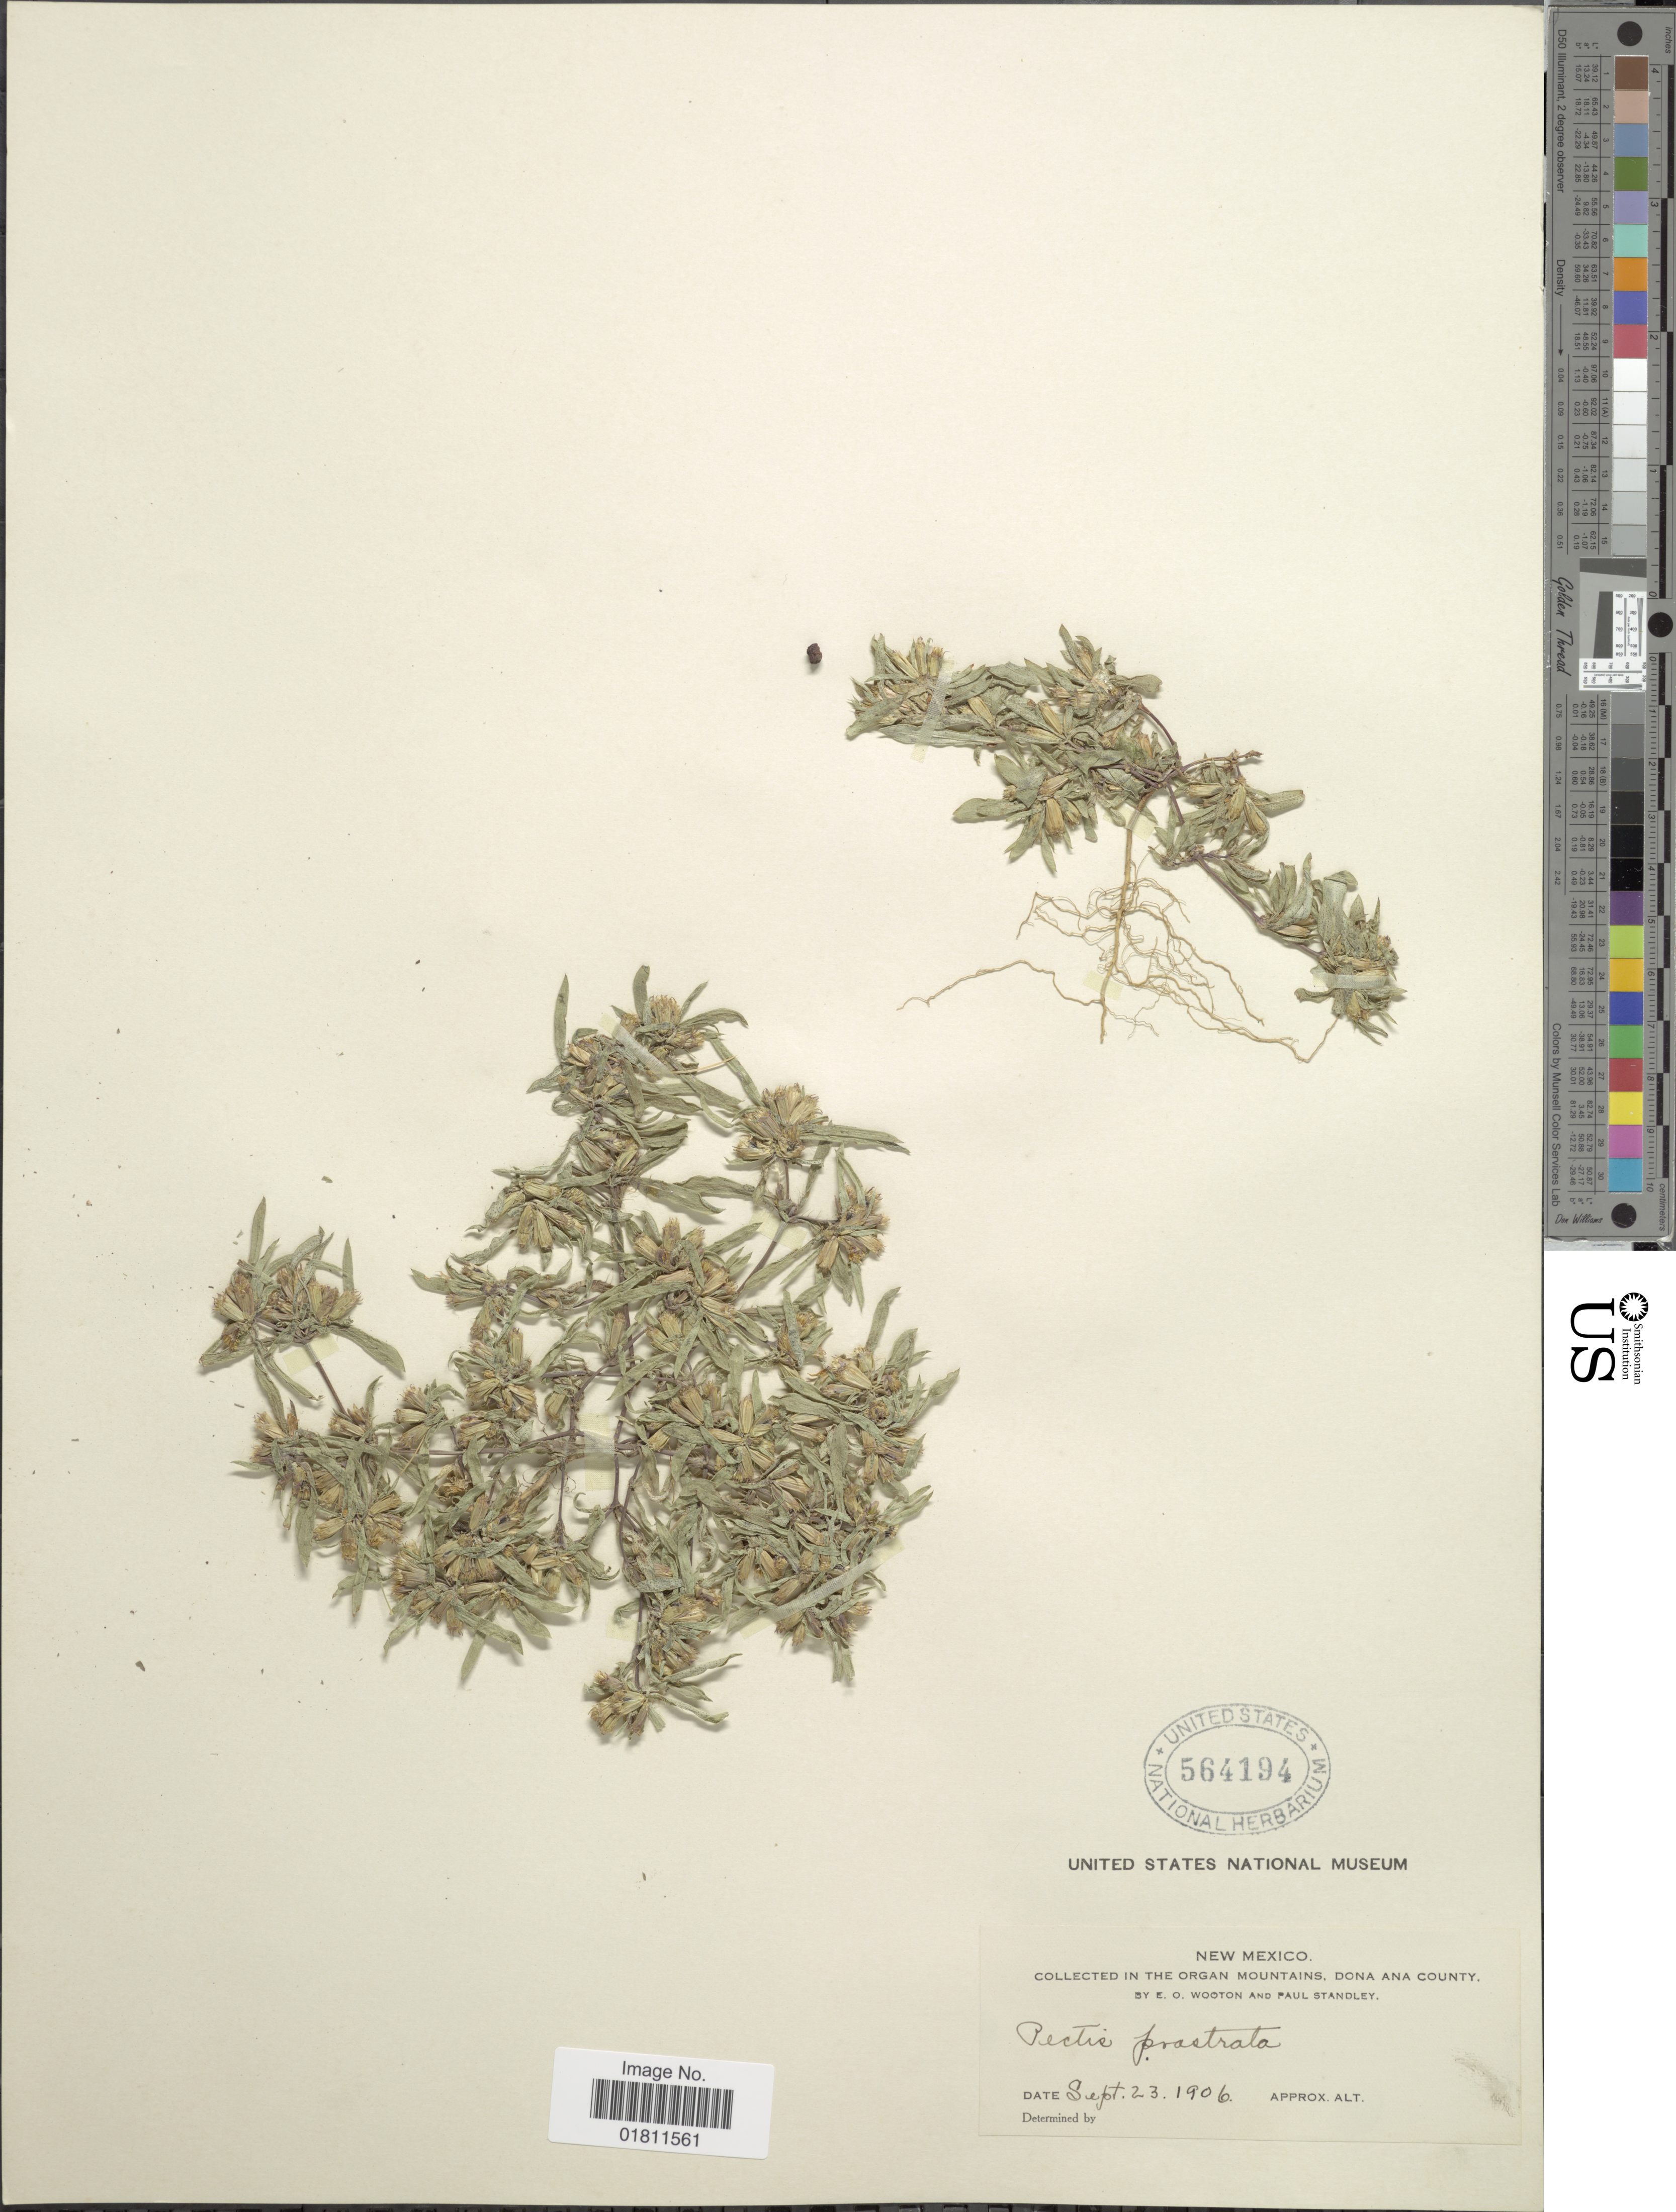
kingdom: Plantae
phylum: Tracheophyta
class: Magnoliopsida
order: Asterales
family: Asteraceae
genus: Pectis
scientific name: Pectis prostrata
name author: Cav.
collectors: E. O. Wooton & P. C. Standley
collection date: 1906-09-23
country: United States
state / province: New Mexico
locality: New Mexico, In the Organ Mountains, Dona Ana County.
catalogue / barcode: US 564194